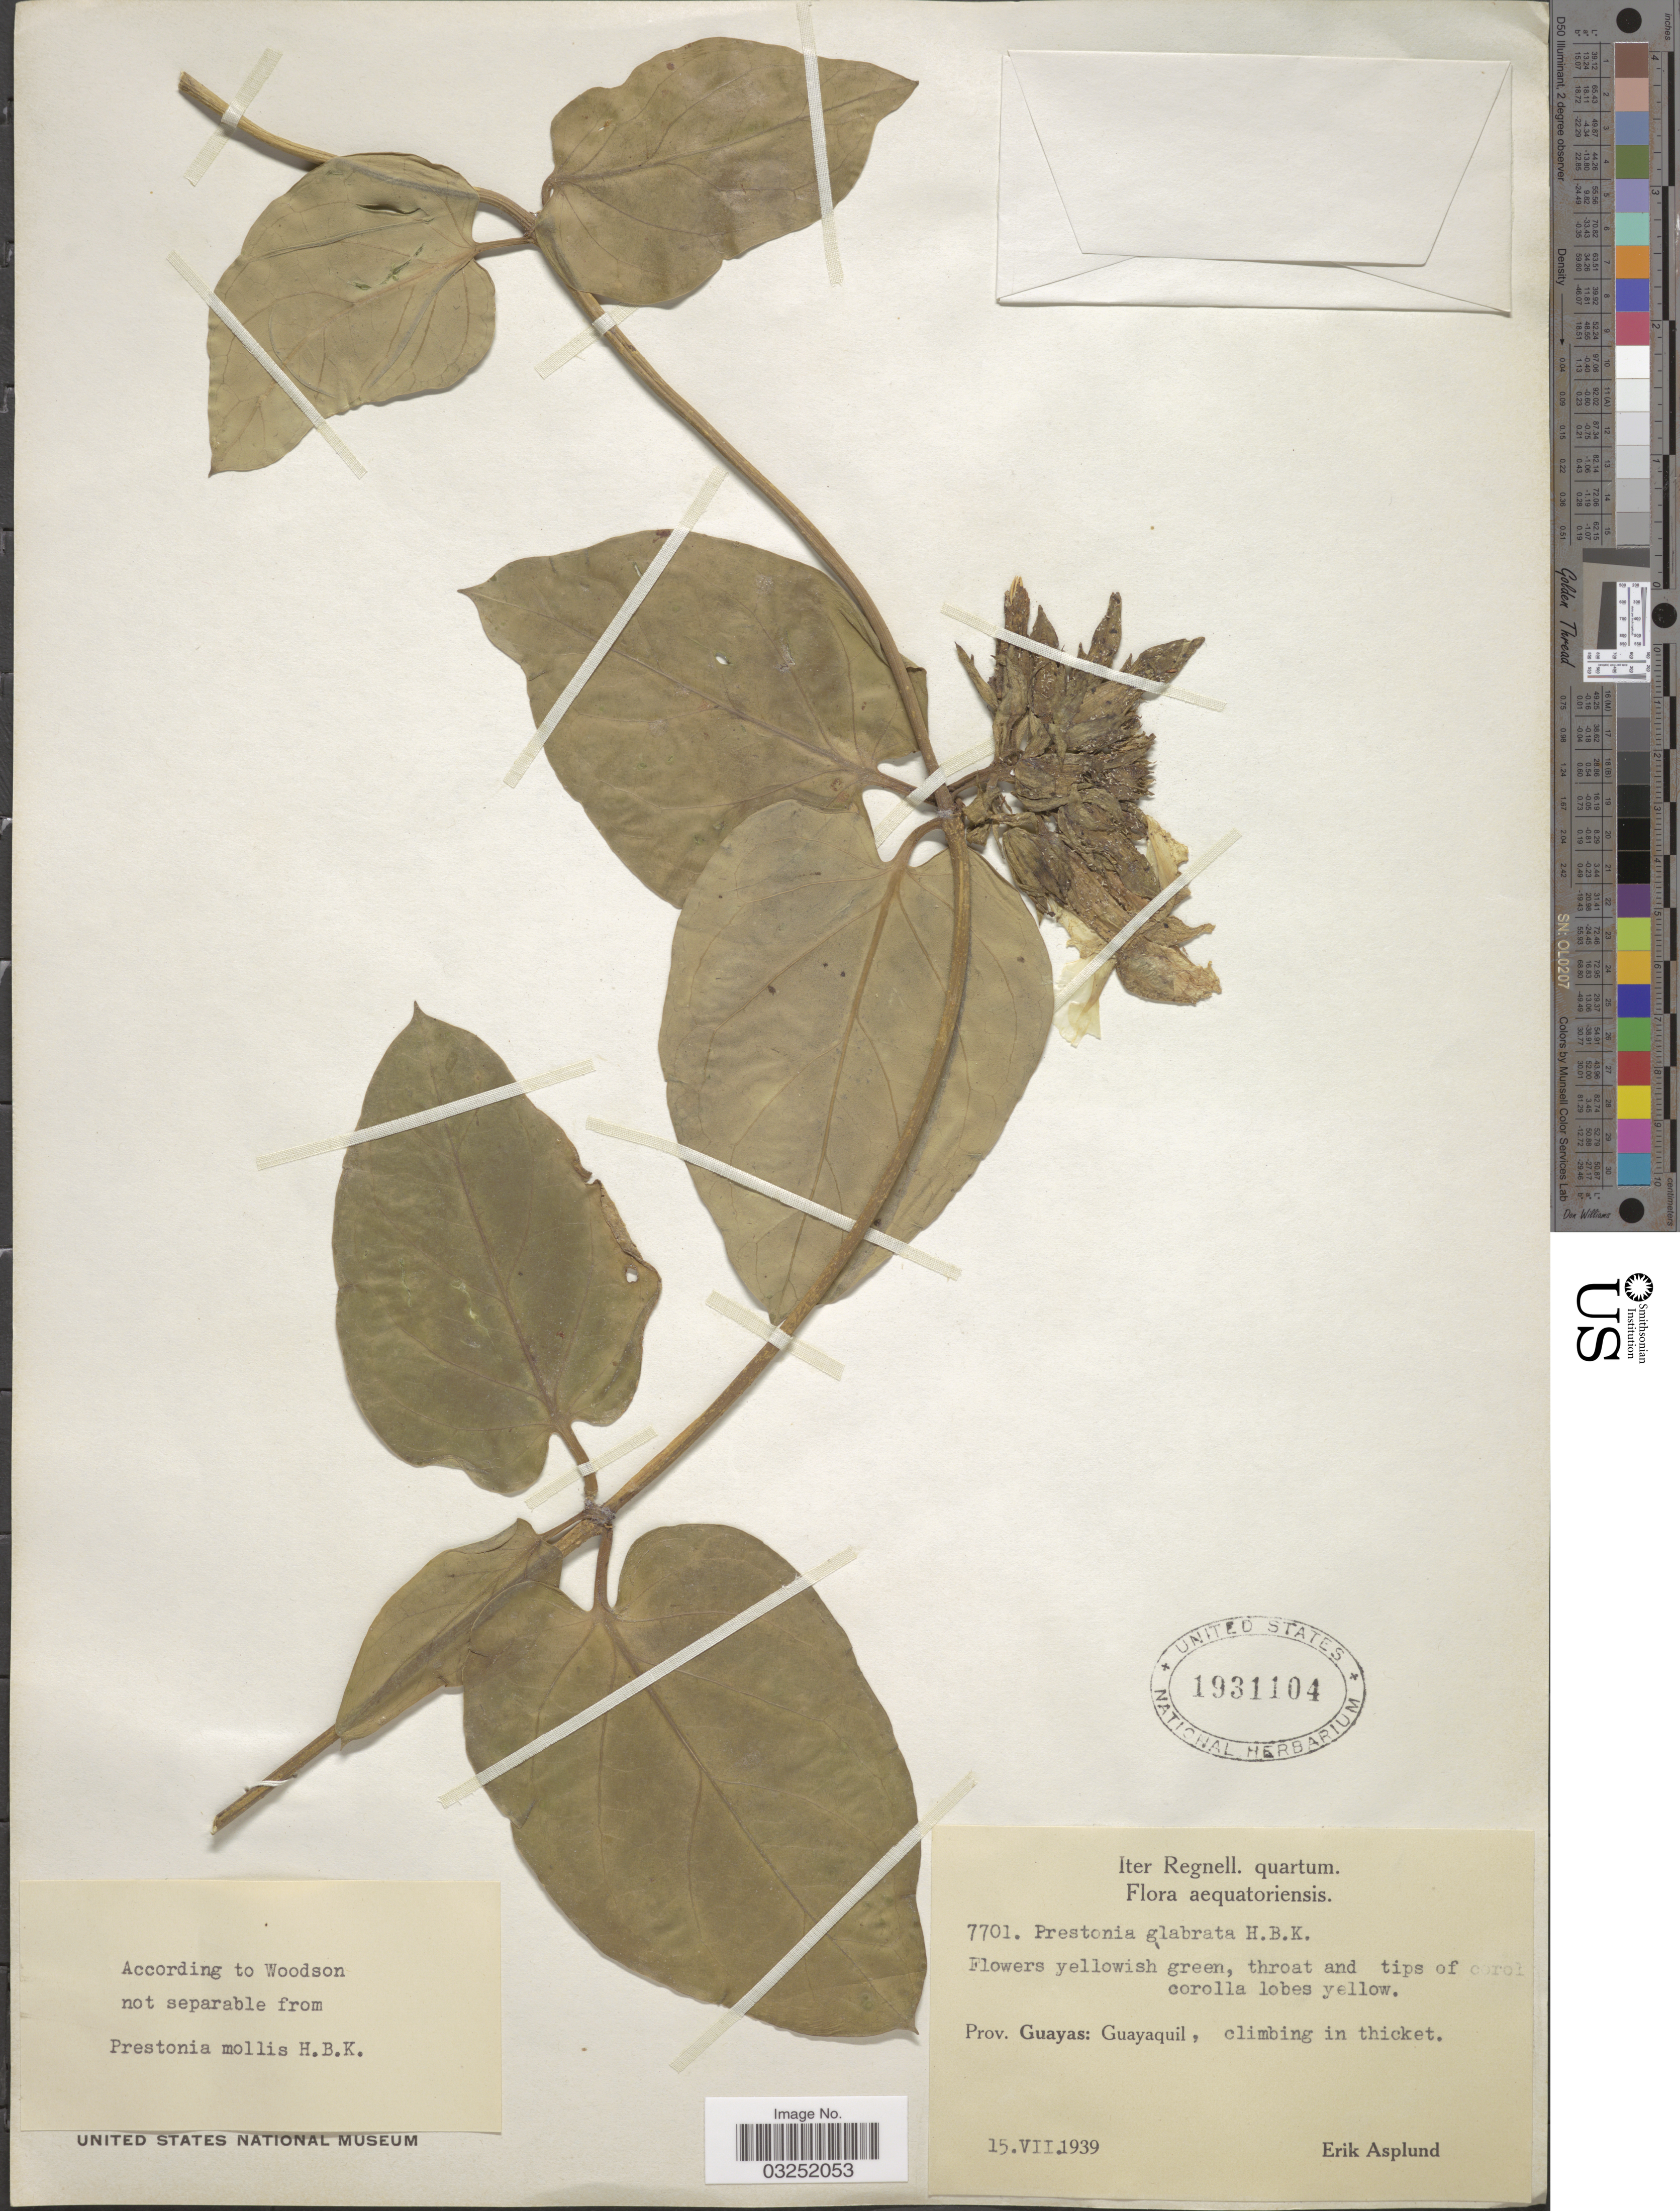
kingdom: Plantae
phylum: Tracheophyta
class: Magnoliopsida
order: Gentianales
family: Apocynaceae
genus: Prestonia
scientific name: Prestonia mollis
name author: Kunth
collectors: E. Asplund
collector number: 7701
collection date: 1939-07-15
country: Ecuador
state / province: Guayas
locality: Prov. Guayas: Guayaquil, climbing in thicket.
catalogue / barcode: US 1931104